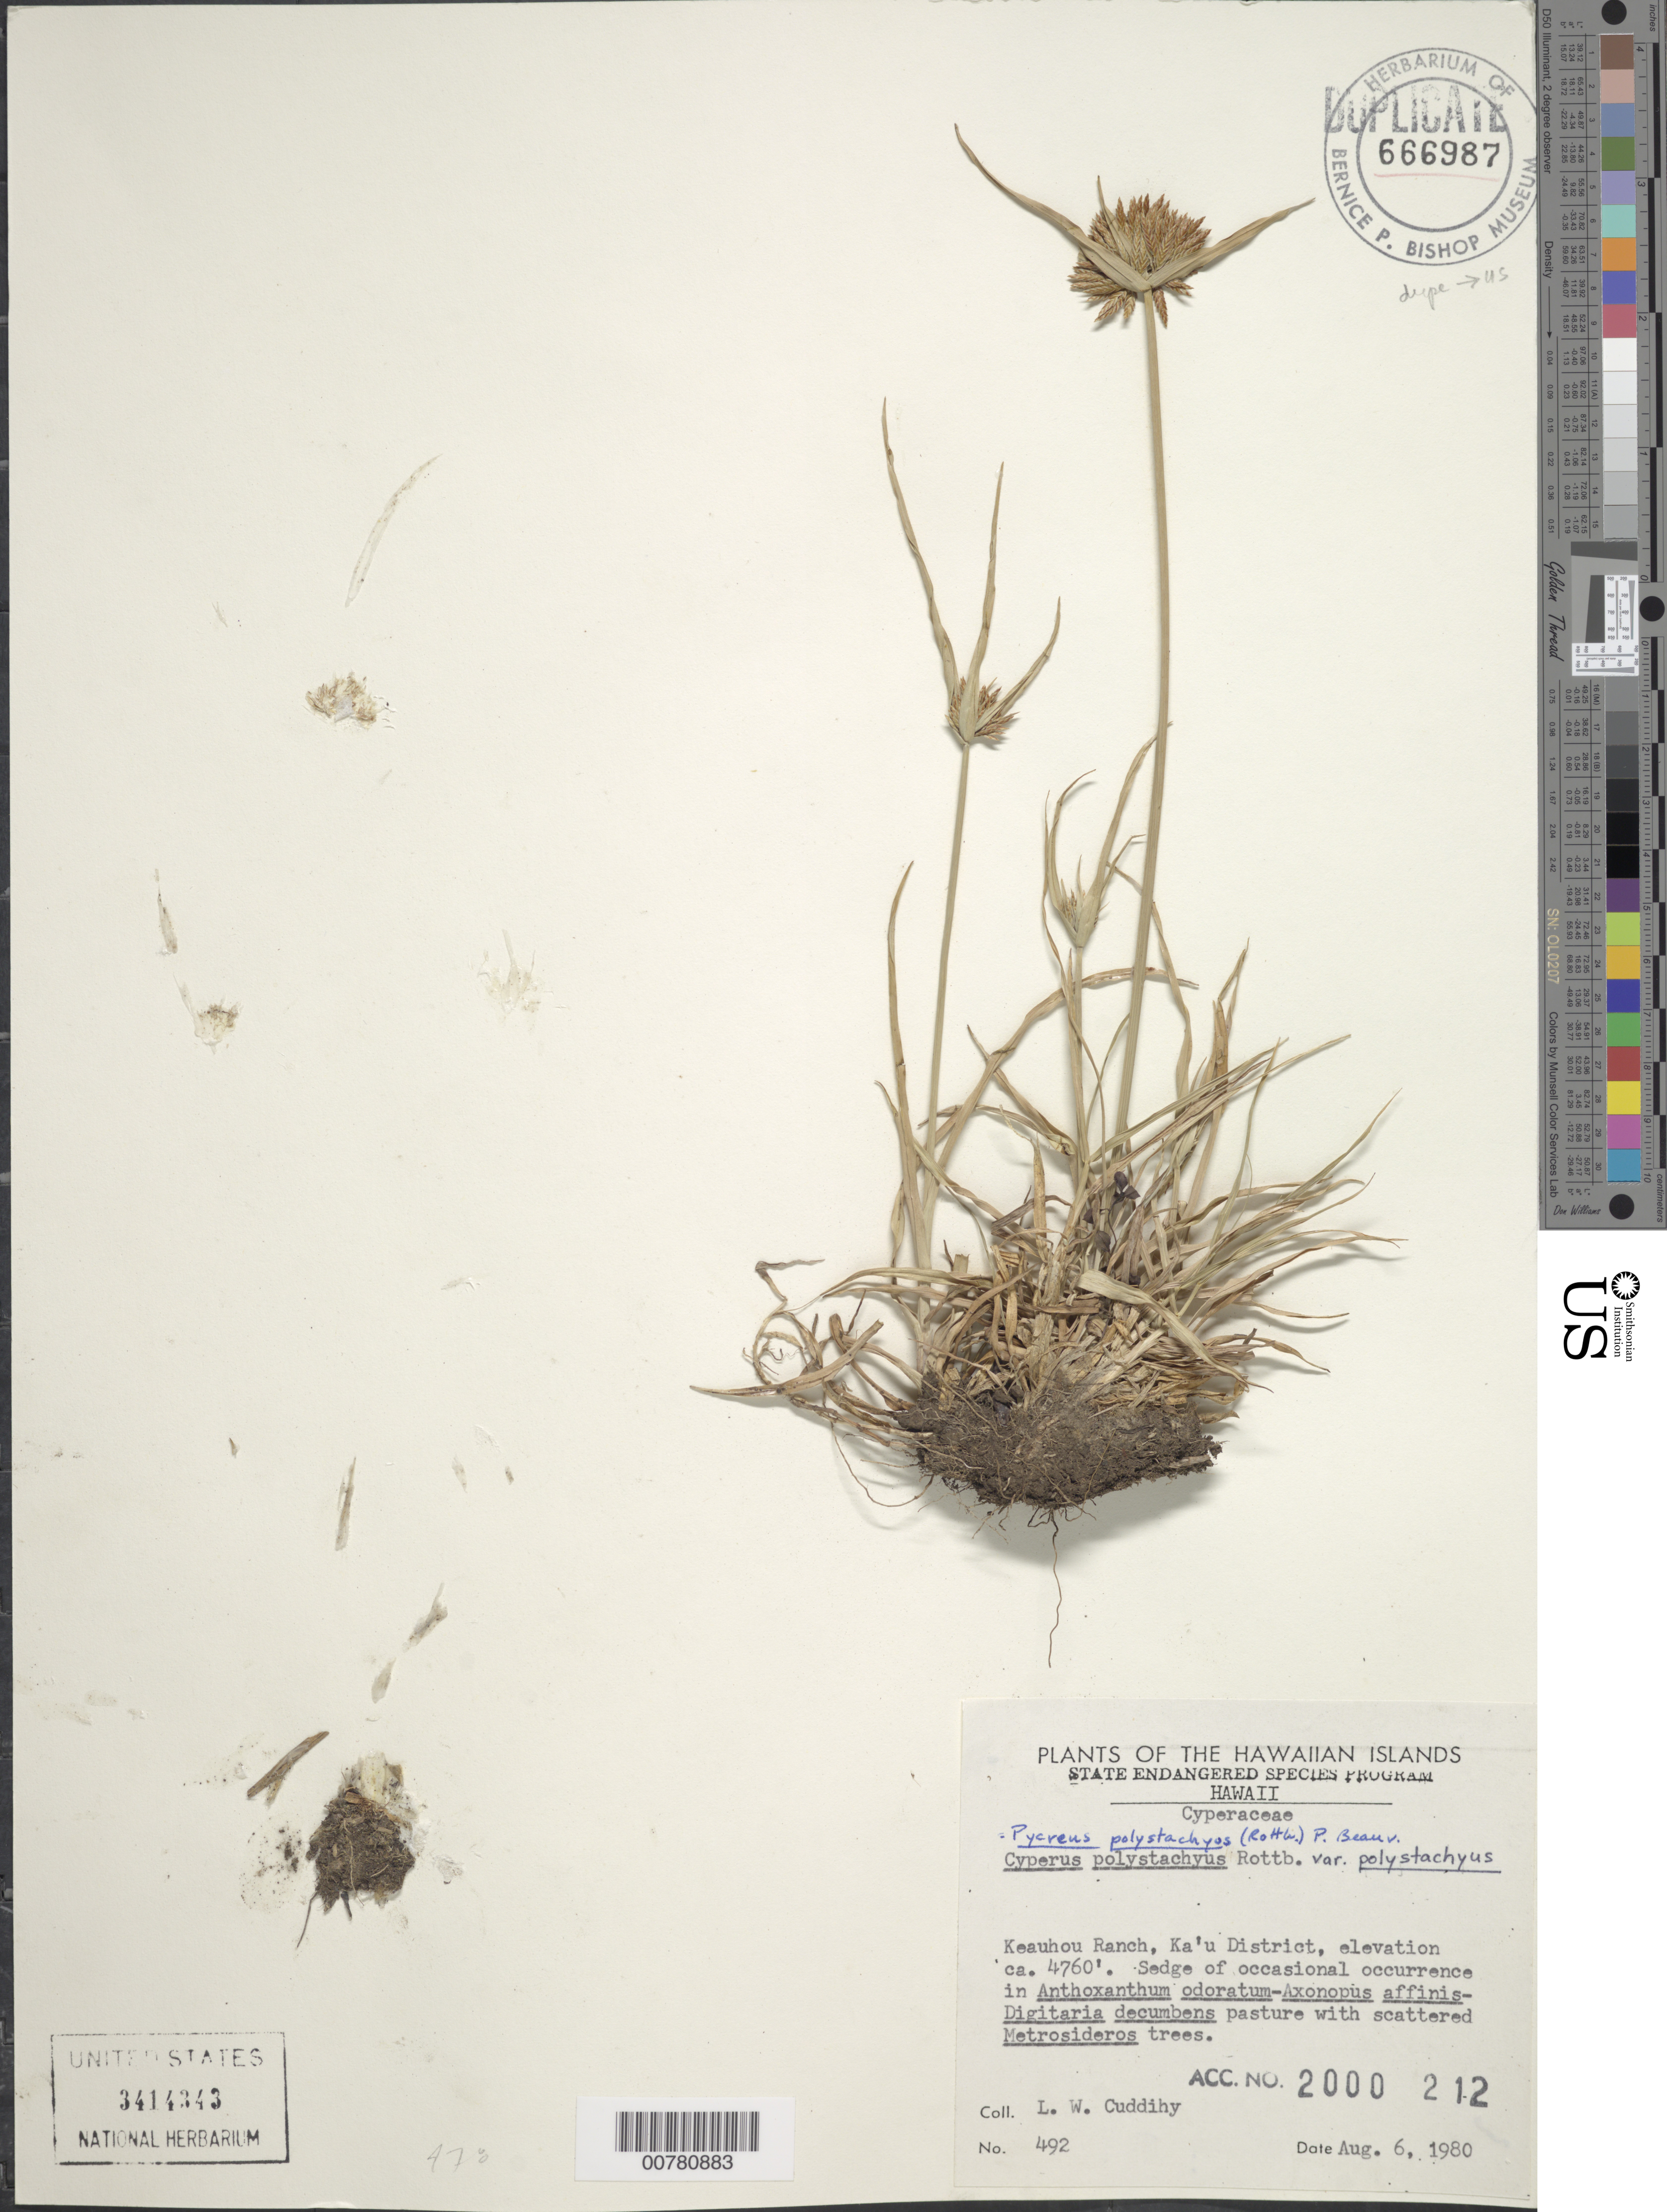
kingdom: Plantae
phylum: Tracheophyta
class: Liliopsida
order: Poales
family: Cyperaceae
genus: Cyperus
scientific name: Cyperus polystachyos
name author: Rottb.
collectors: L. Cuddihy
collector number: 492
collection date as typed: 6 Aug 1980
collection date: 1980-08-06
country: United States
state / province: Hawaii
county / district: Hawaii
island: Hawaii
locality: Kau District, Keauhou Ranch.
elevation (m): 1450.9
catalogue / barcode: US 3414343